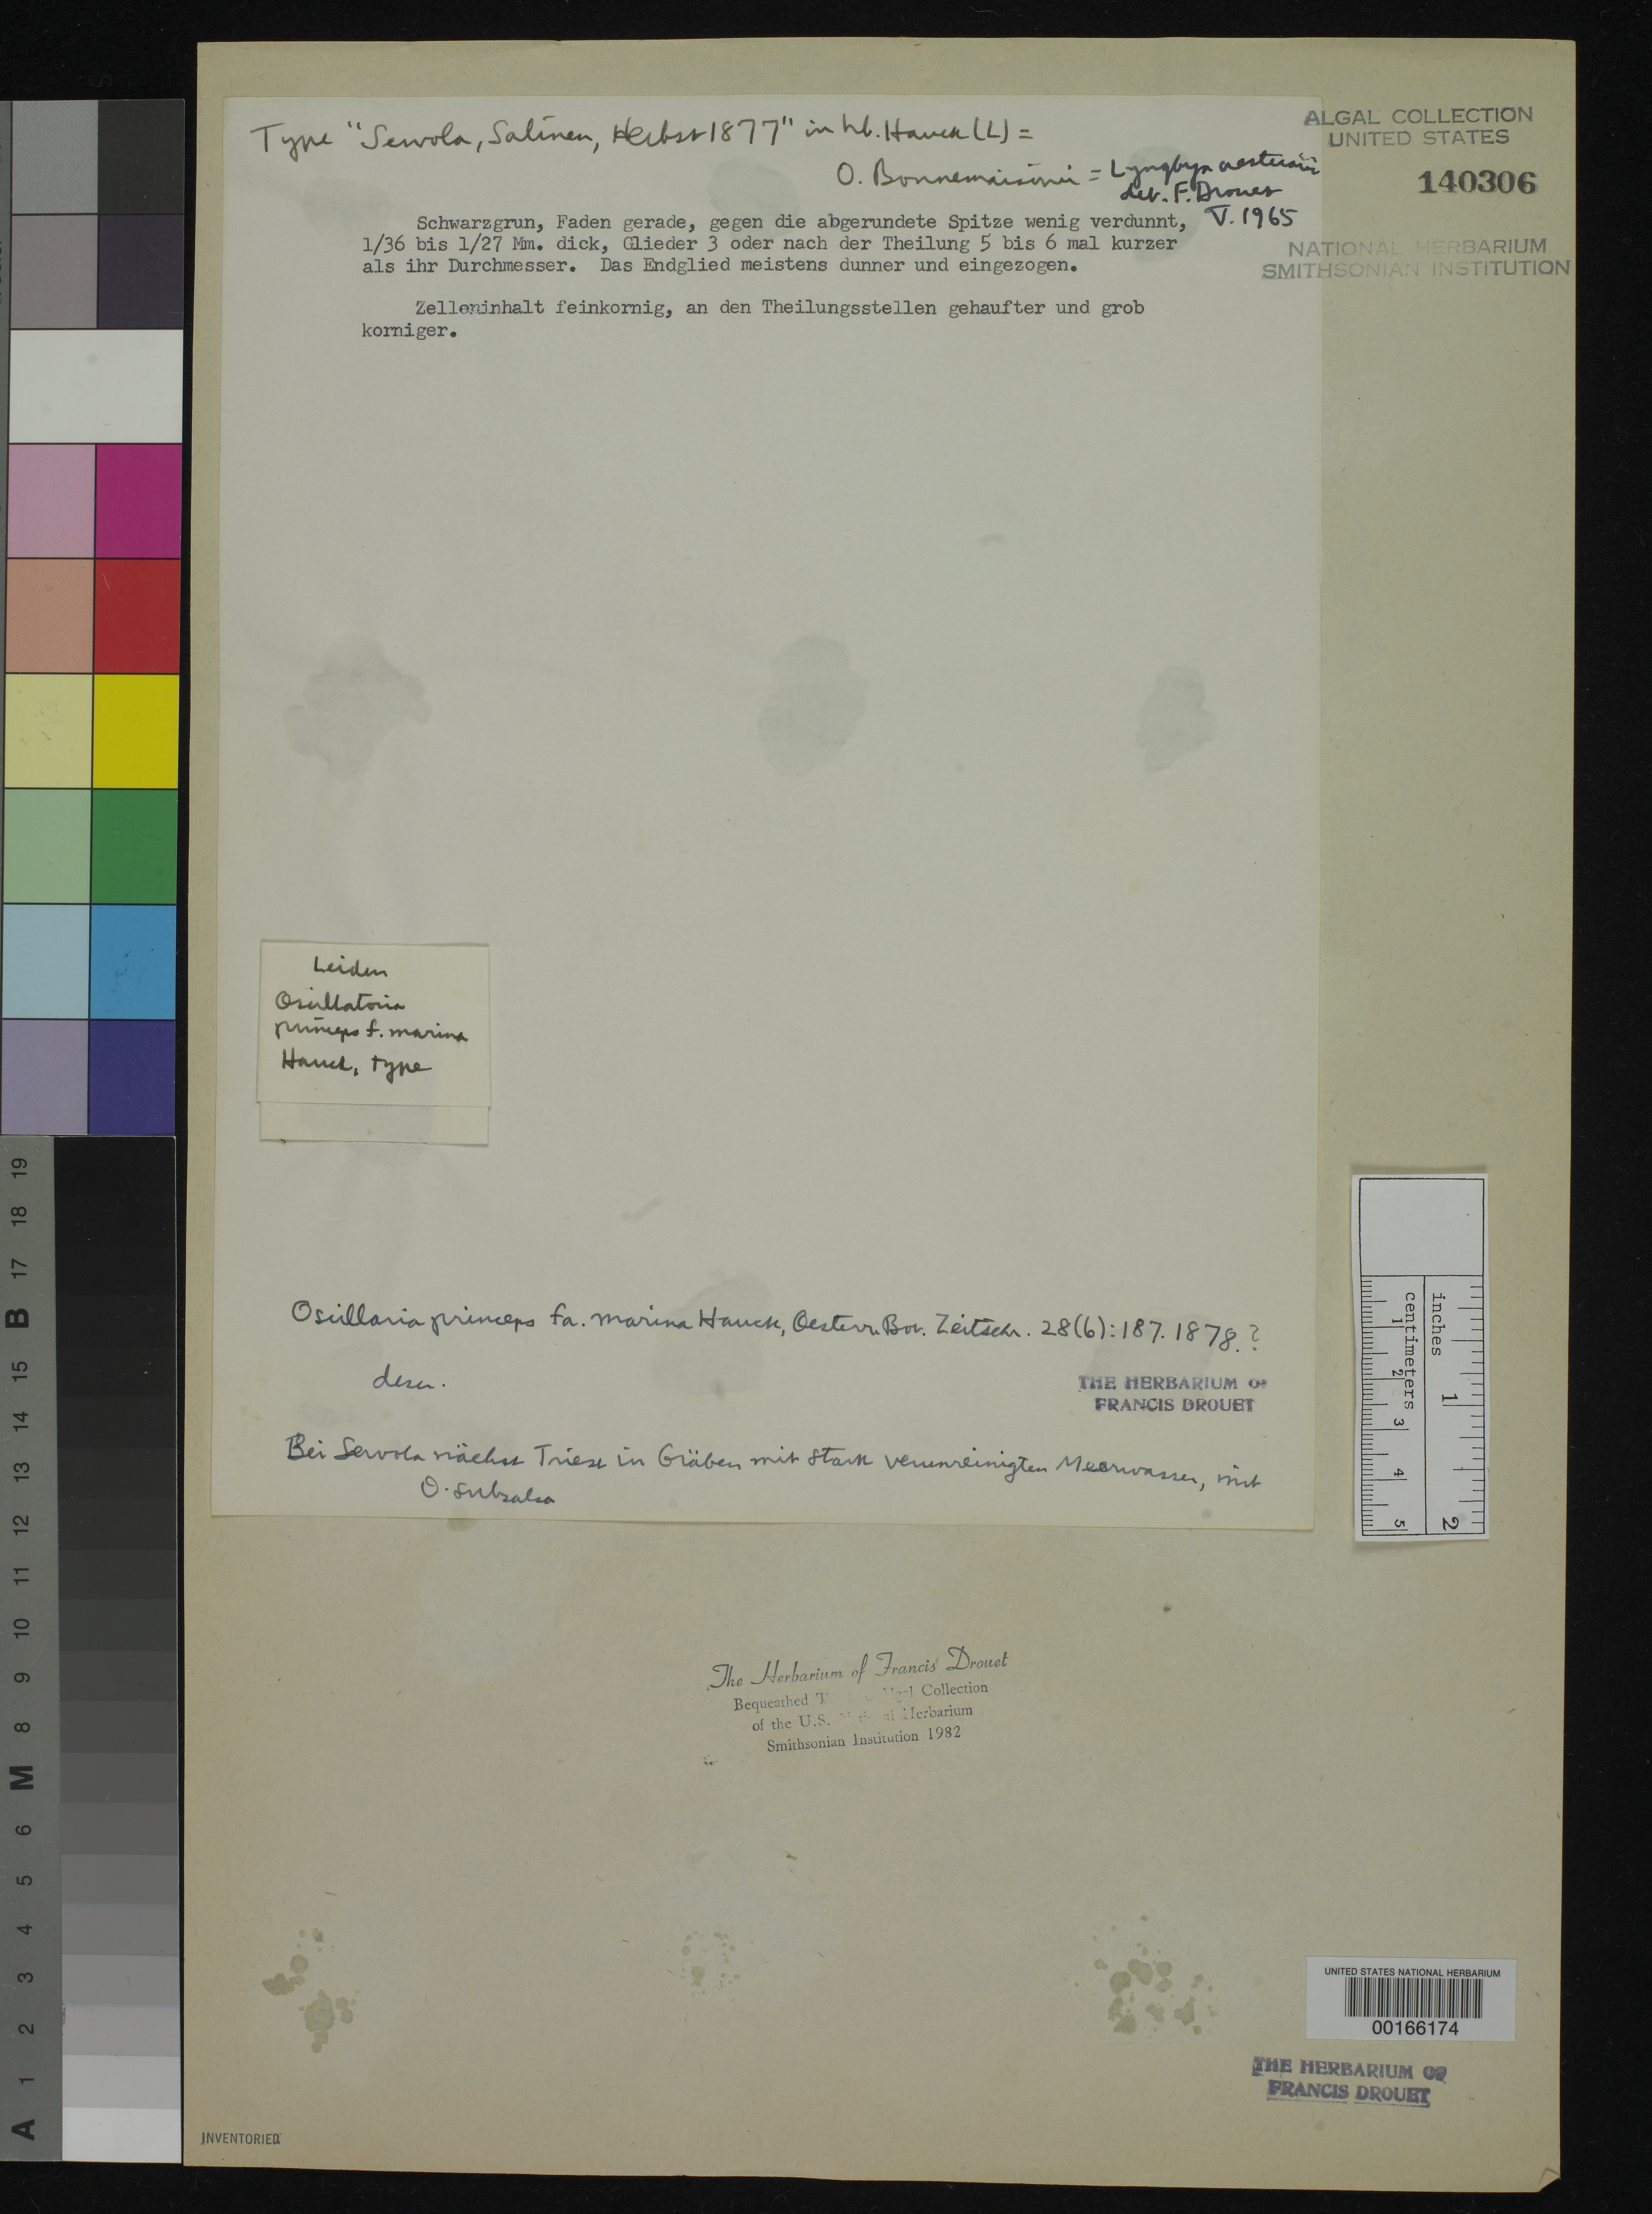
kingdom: Bacteria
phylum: Cyanobacteria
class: Cyanobacteriia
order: Cyanobacteriales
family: Oscillatoriaceae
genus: Oscillatoria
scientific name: Oscillatoria princeps f. marina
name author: Hauck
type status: Isotype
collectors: F. Hauck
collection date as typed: Fal 1877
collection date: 1877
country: Italy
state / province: Friuli-Venezia Giulia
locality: Servola, near Trieste.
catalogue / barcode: US 140306